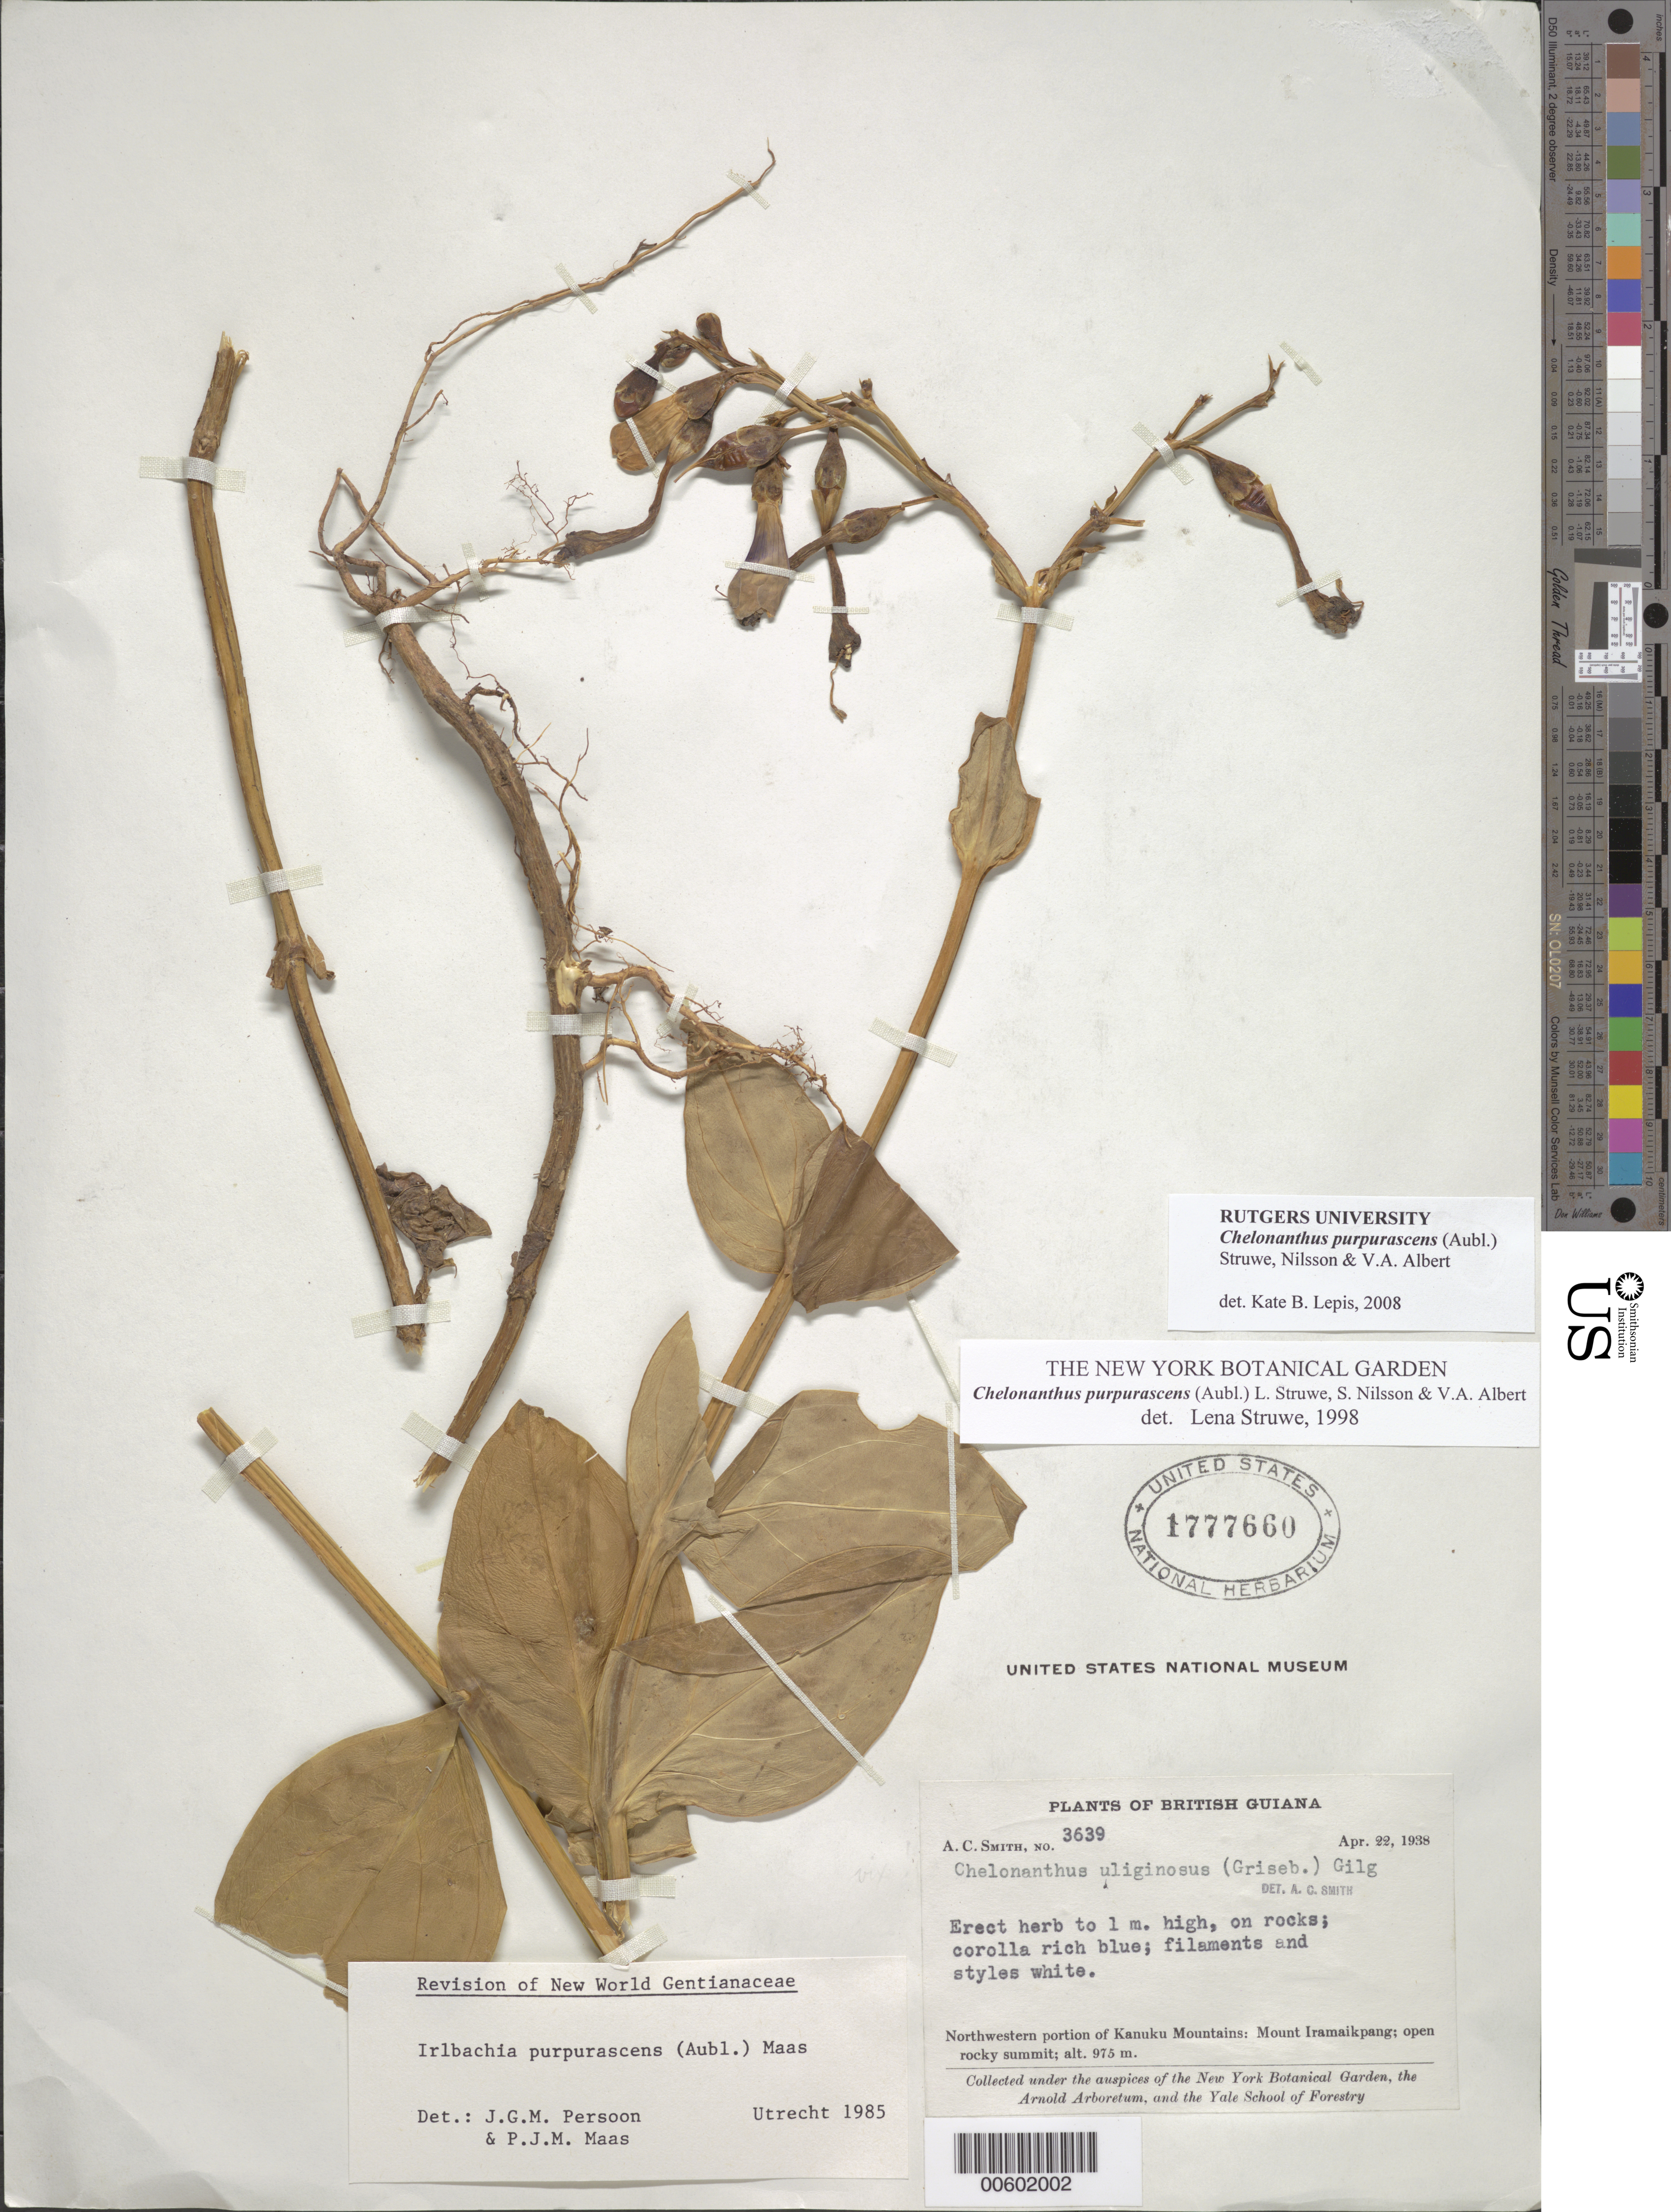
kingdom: Plantae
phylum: Tracheophyta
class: Magnoliopsida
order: Gentianales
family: Gentianaceae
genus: Chelonanthus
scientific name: Chelonanthus purpurascens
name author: (Aubl.) Struwe et al.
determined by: Lepis, Kate B.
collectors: A. C. Smith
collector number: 3639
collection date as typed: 22-Apr-38 to 23-Apr-38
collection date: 1938-04-22/1938-04-23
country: Guyana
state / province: U. Takutu-U. Essequibo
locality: Kanuku Mts., NW portion; Mount Iramaikpang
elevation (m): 975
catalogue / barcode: US 1777660